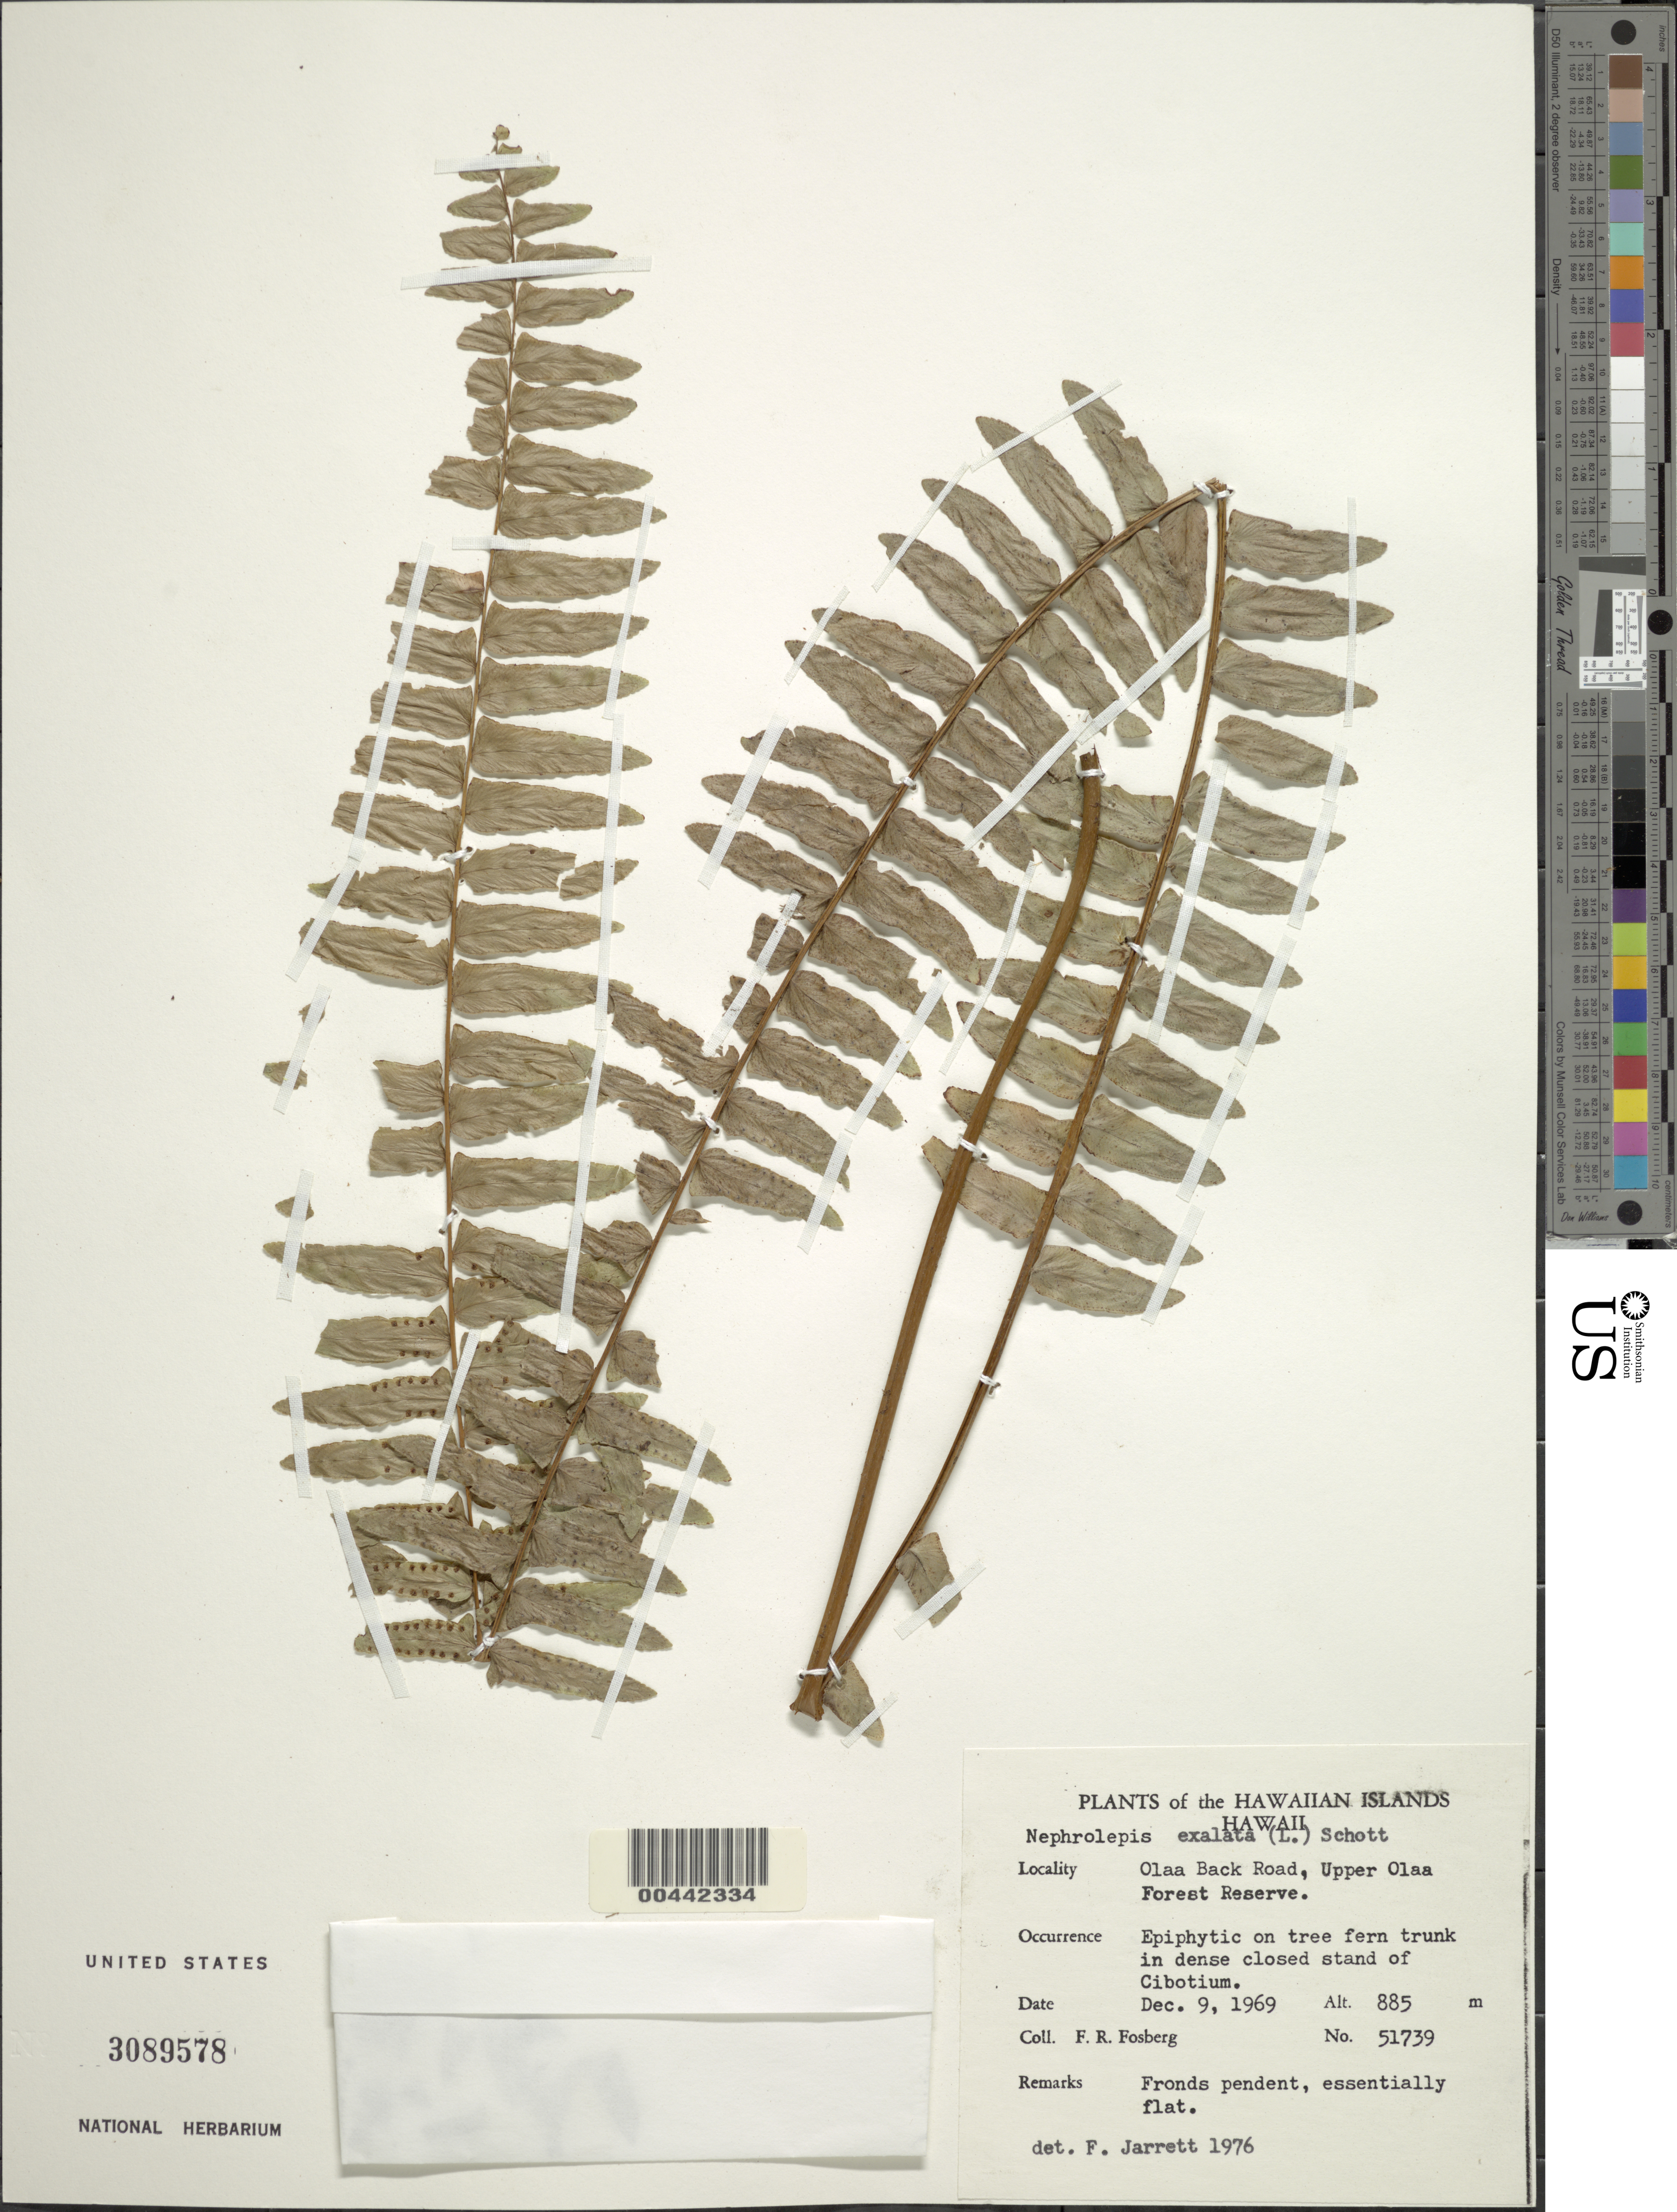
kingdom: Plantae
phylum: Tracheophyta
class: Polypodiopsida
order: Polypodiales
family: Nephrolepidaceae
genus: Nephrolepis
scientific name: Nephrolepis exaltata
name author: (L.) Schott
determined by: Jarrett, Frances M.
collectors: F. R. Fosberg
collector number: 51739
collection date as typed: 9 Dec 1969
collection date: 1969-12-09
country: United States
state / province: Hawaii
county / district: Hawaii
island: Hawaii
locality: Olaa Back Rd., Upper Olaa For. Res.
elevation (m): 885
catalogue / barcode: US 3089578